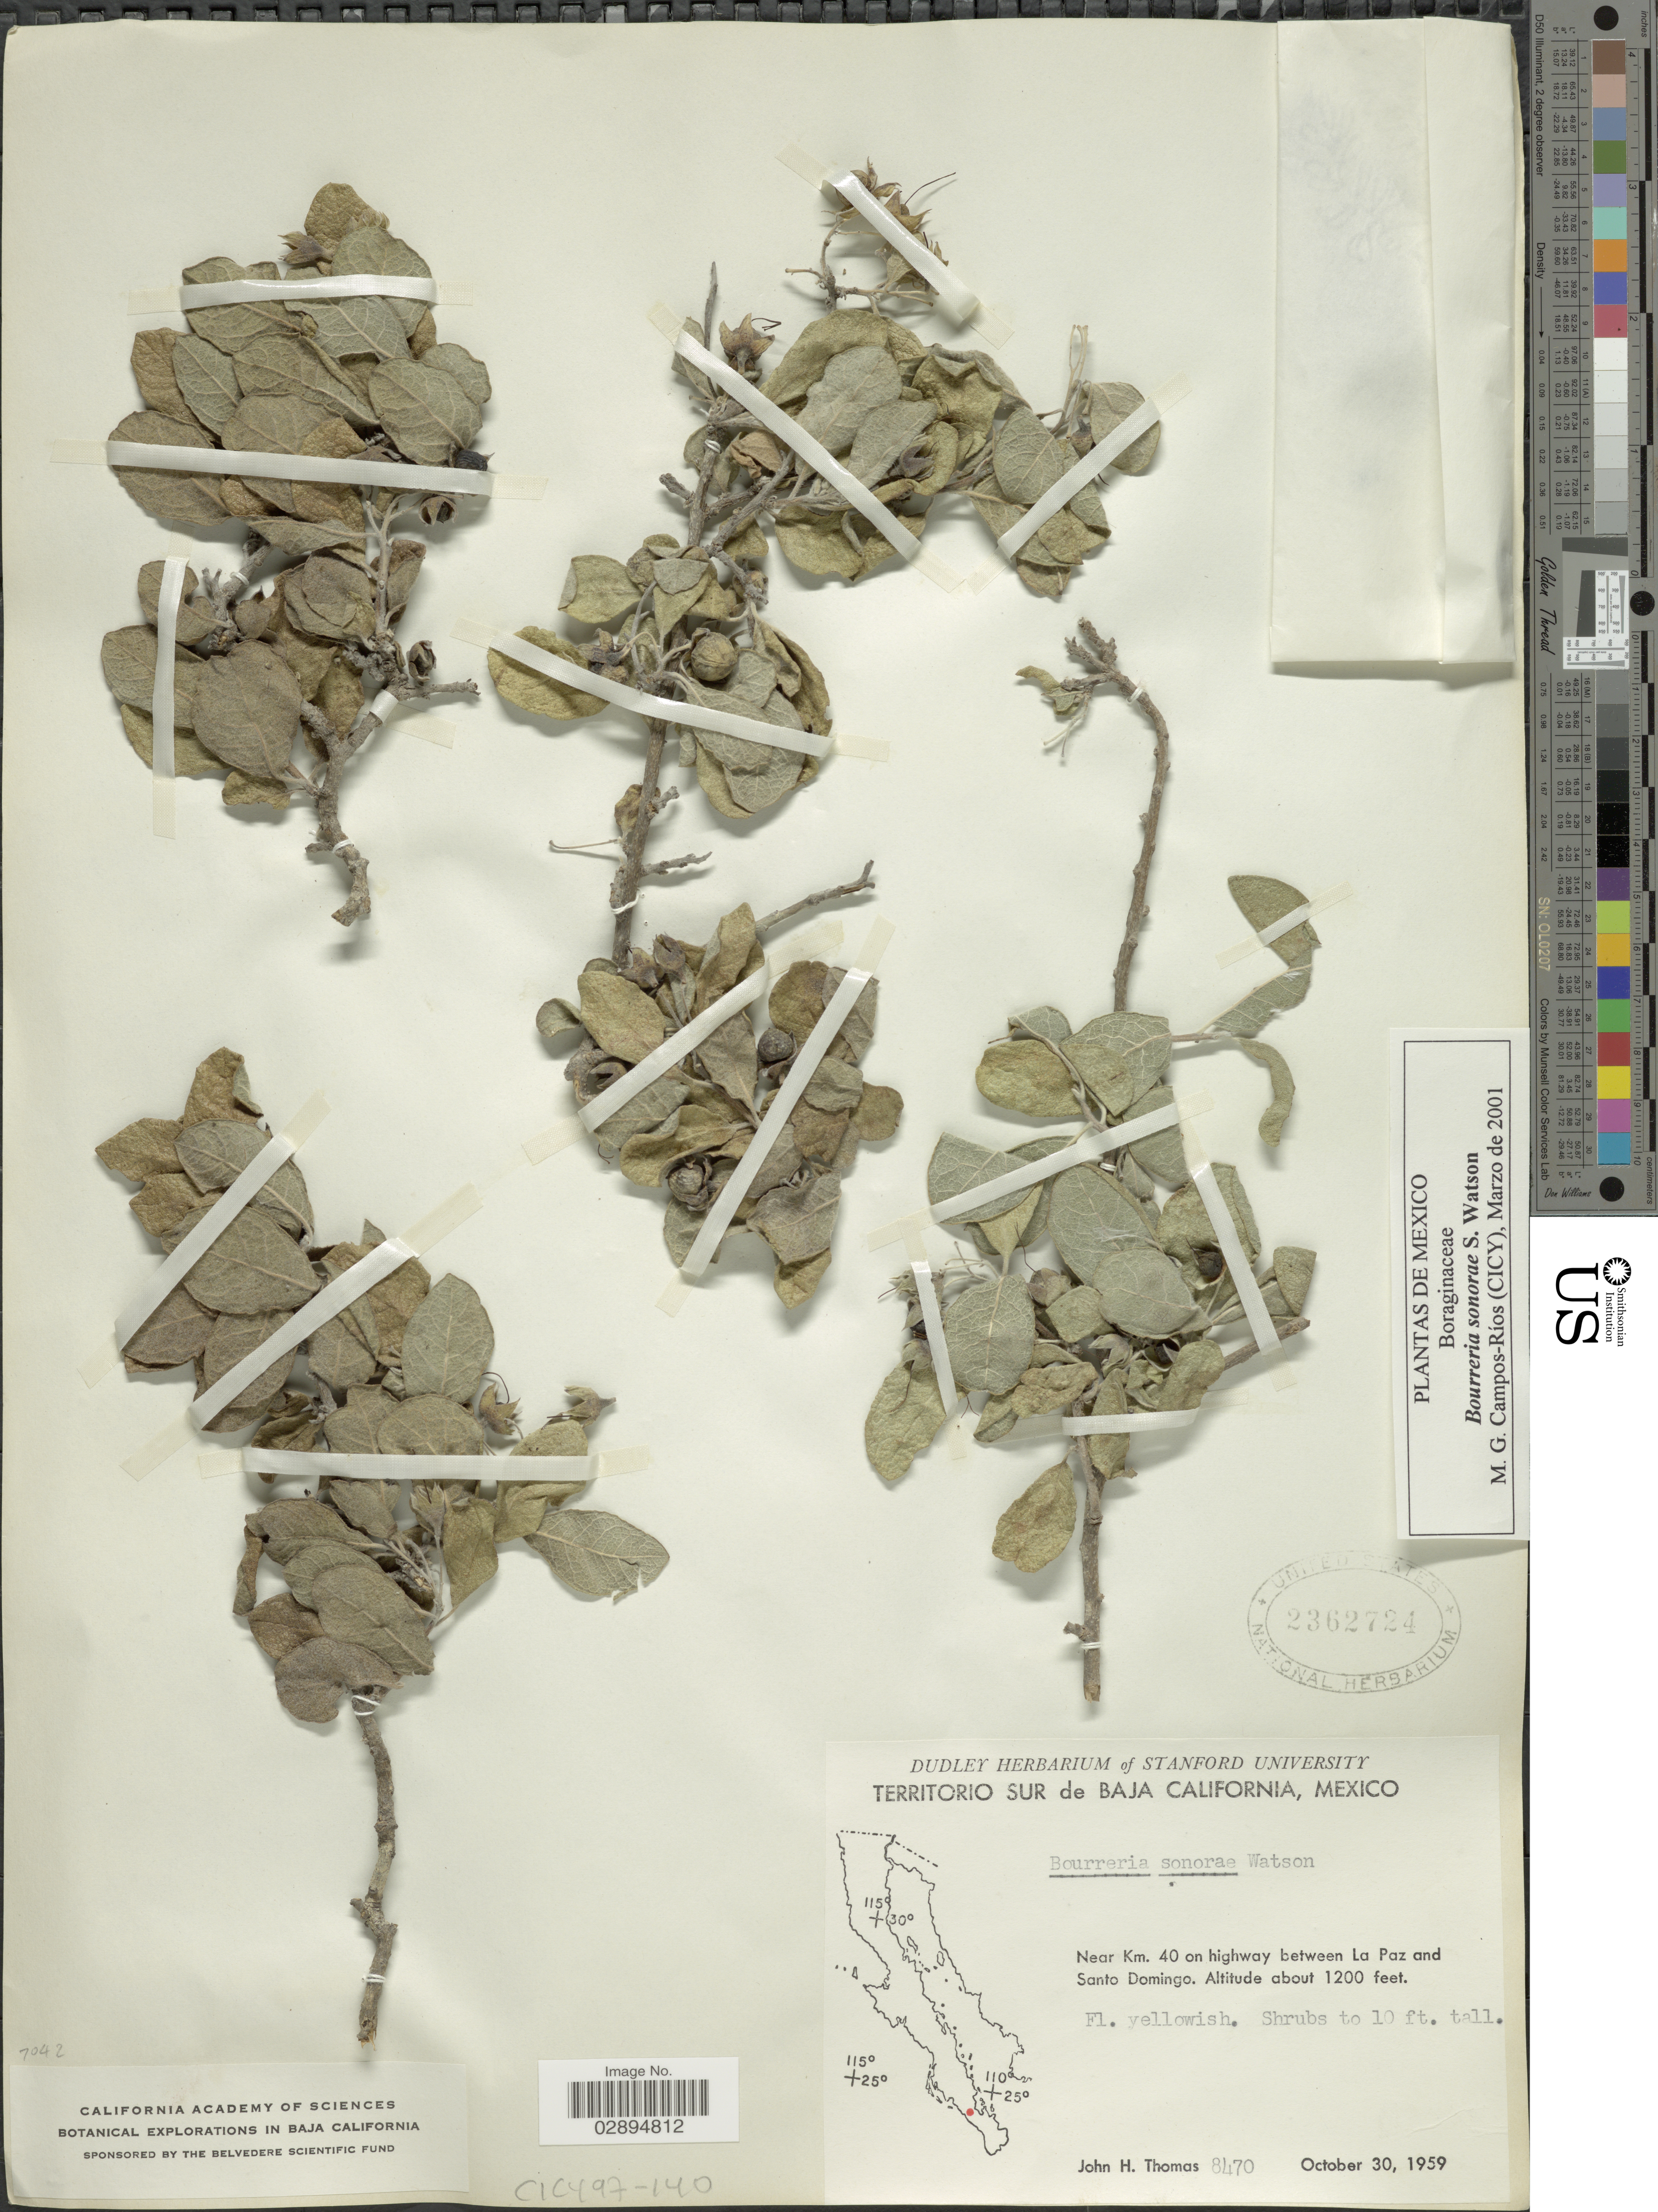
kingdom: Plantae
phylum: Tracheophyta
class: Magnoliopsida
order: Boraginales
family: Ehretiaceae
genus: Bourreria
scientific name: Bourreria sonorae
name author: S. Watson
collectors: J. H. Thomas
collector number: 8470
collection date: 1959-10-30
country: Mexico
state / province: Baja California Sur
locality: Near Km. 40 on highway between La Paz and Santo Domingo.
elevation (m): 366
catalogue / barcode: US 2362724